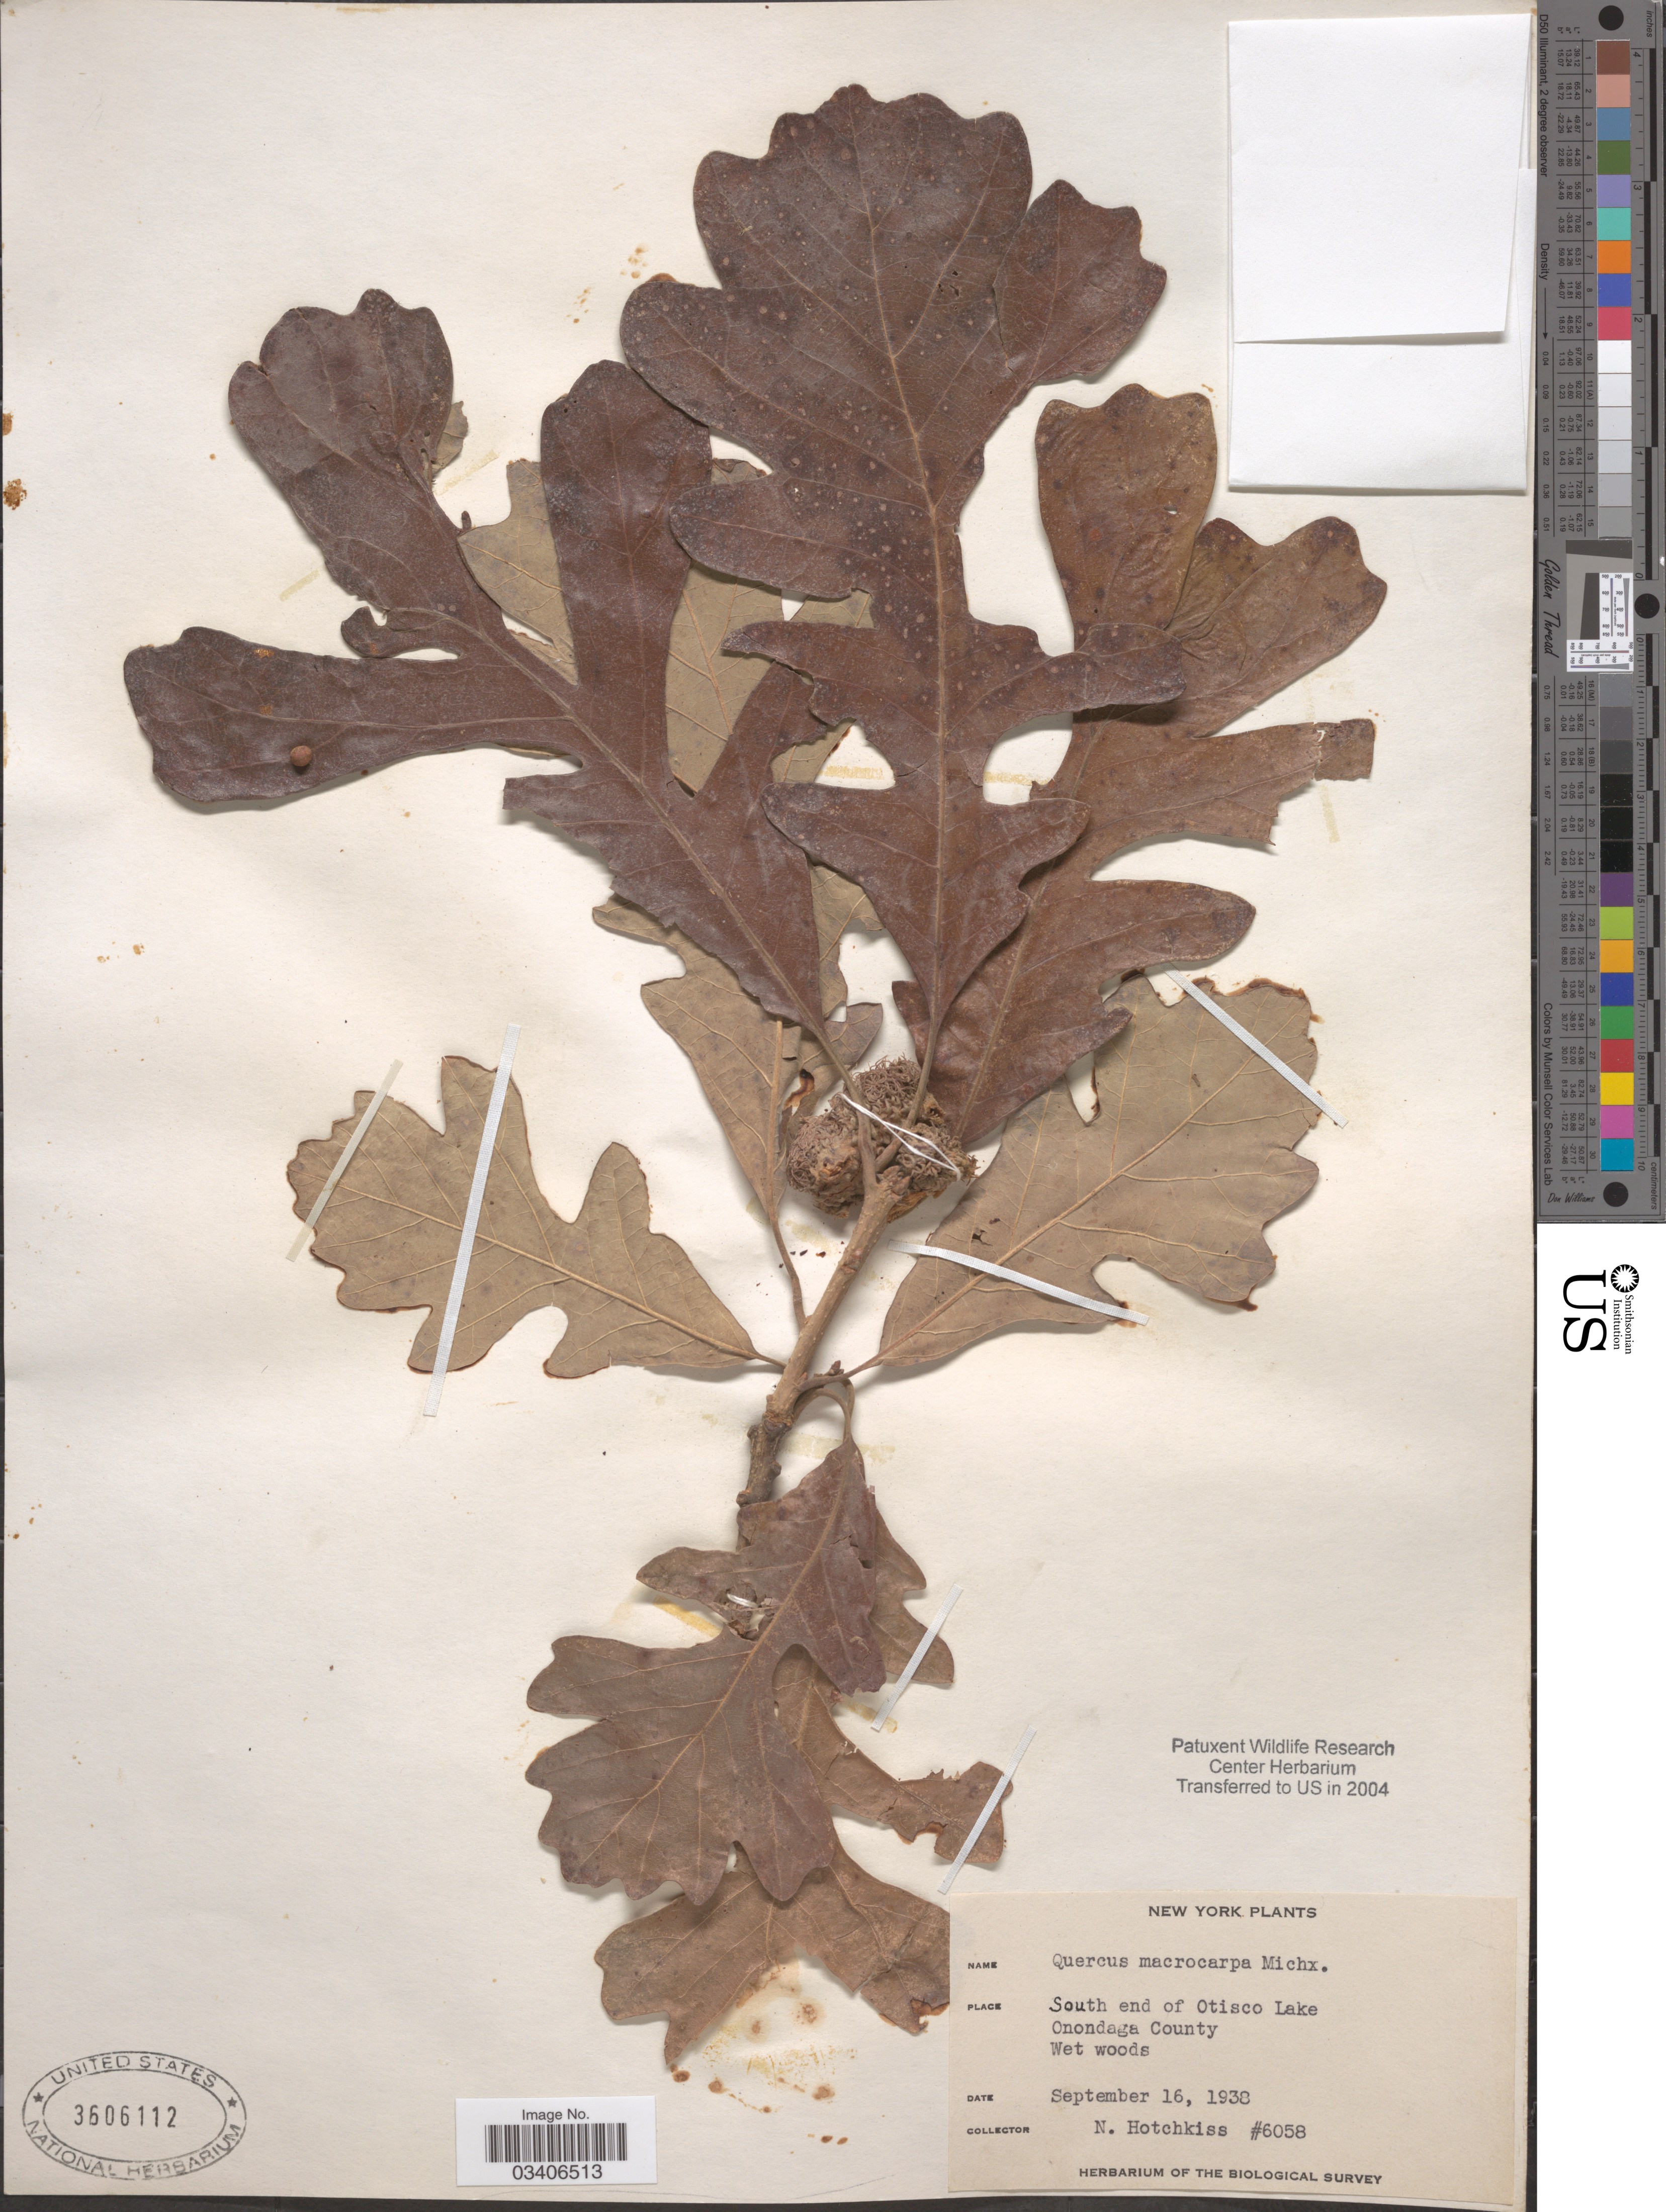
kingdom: Plantae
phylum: Tracheophyta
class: Magnoliopsida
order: Fagales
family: Fagaceae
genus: Quercus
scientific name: Quercus macrocarpa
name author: Michx.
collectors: N. Hotchkiss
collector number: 6058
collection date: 1938-09-16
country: United States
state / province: New York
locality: South end of Otisco Lake, Onondaga County.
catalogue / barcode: US 3606112